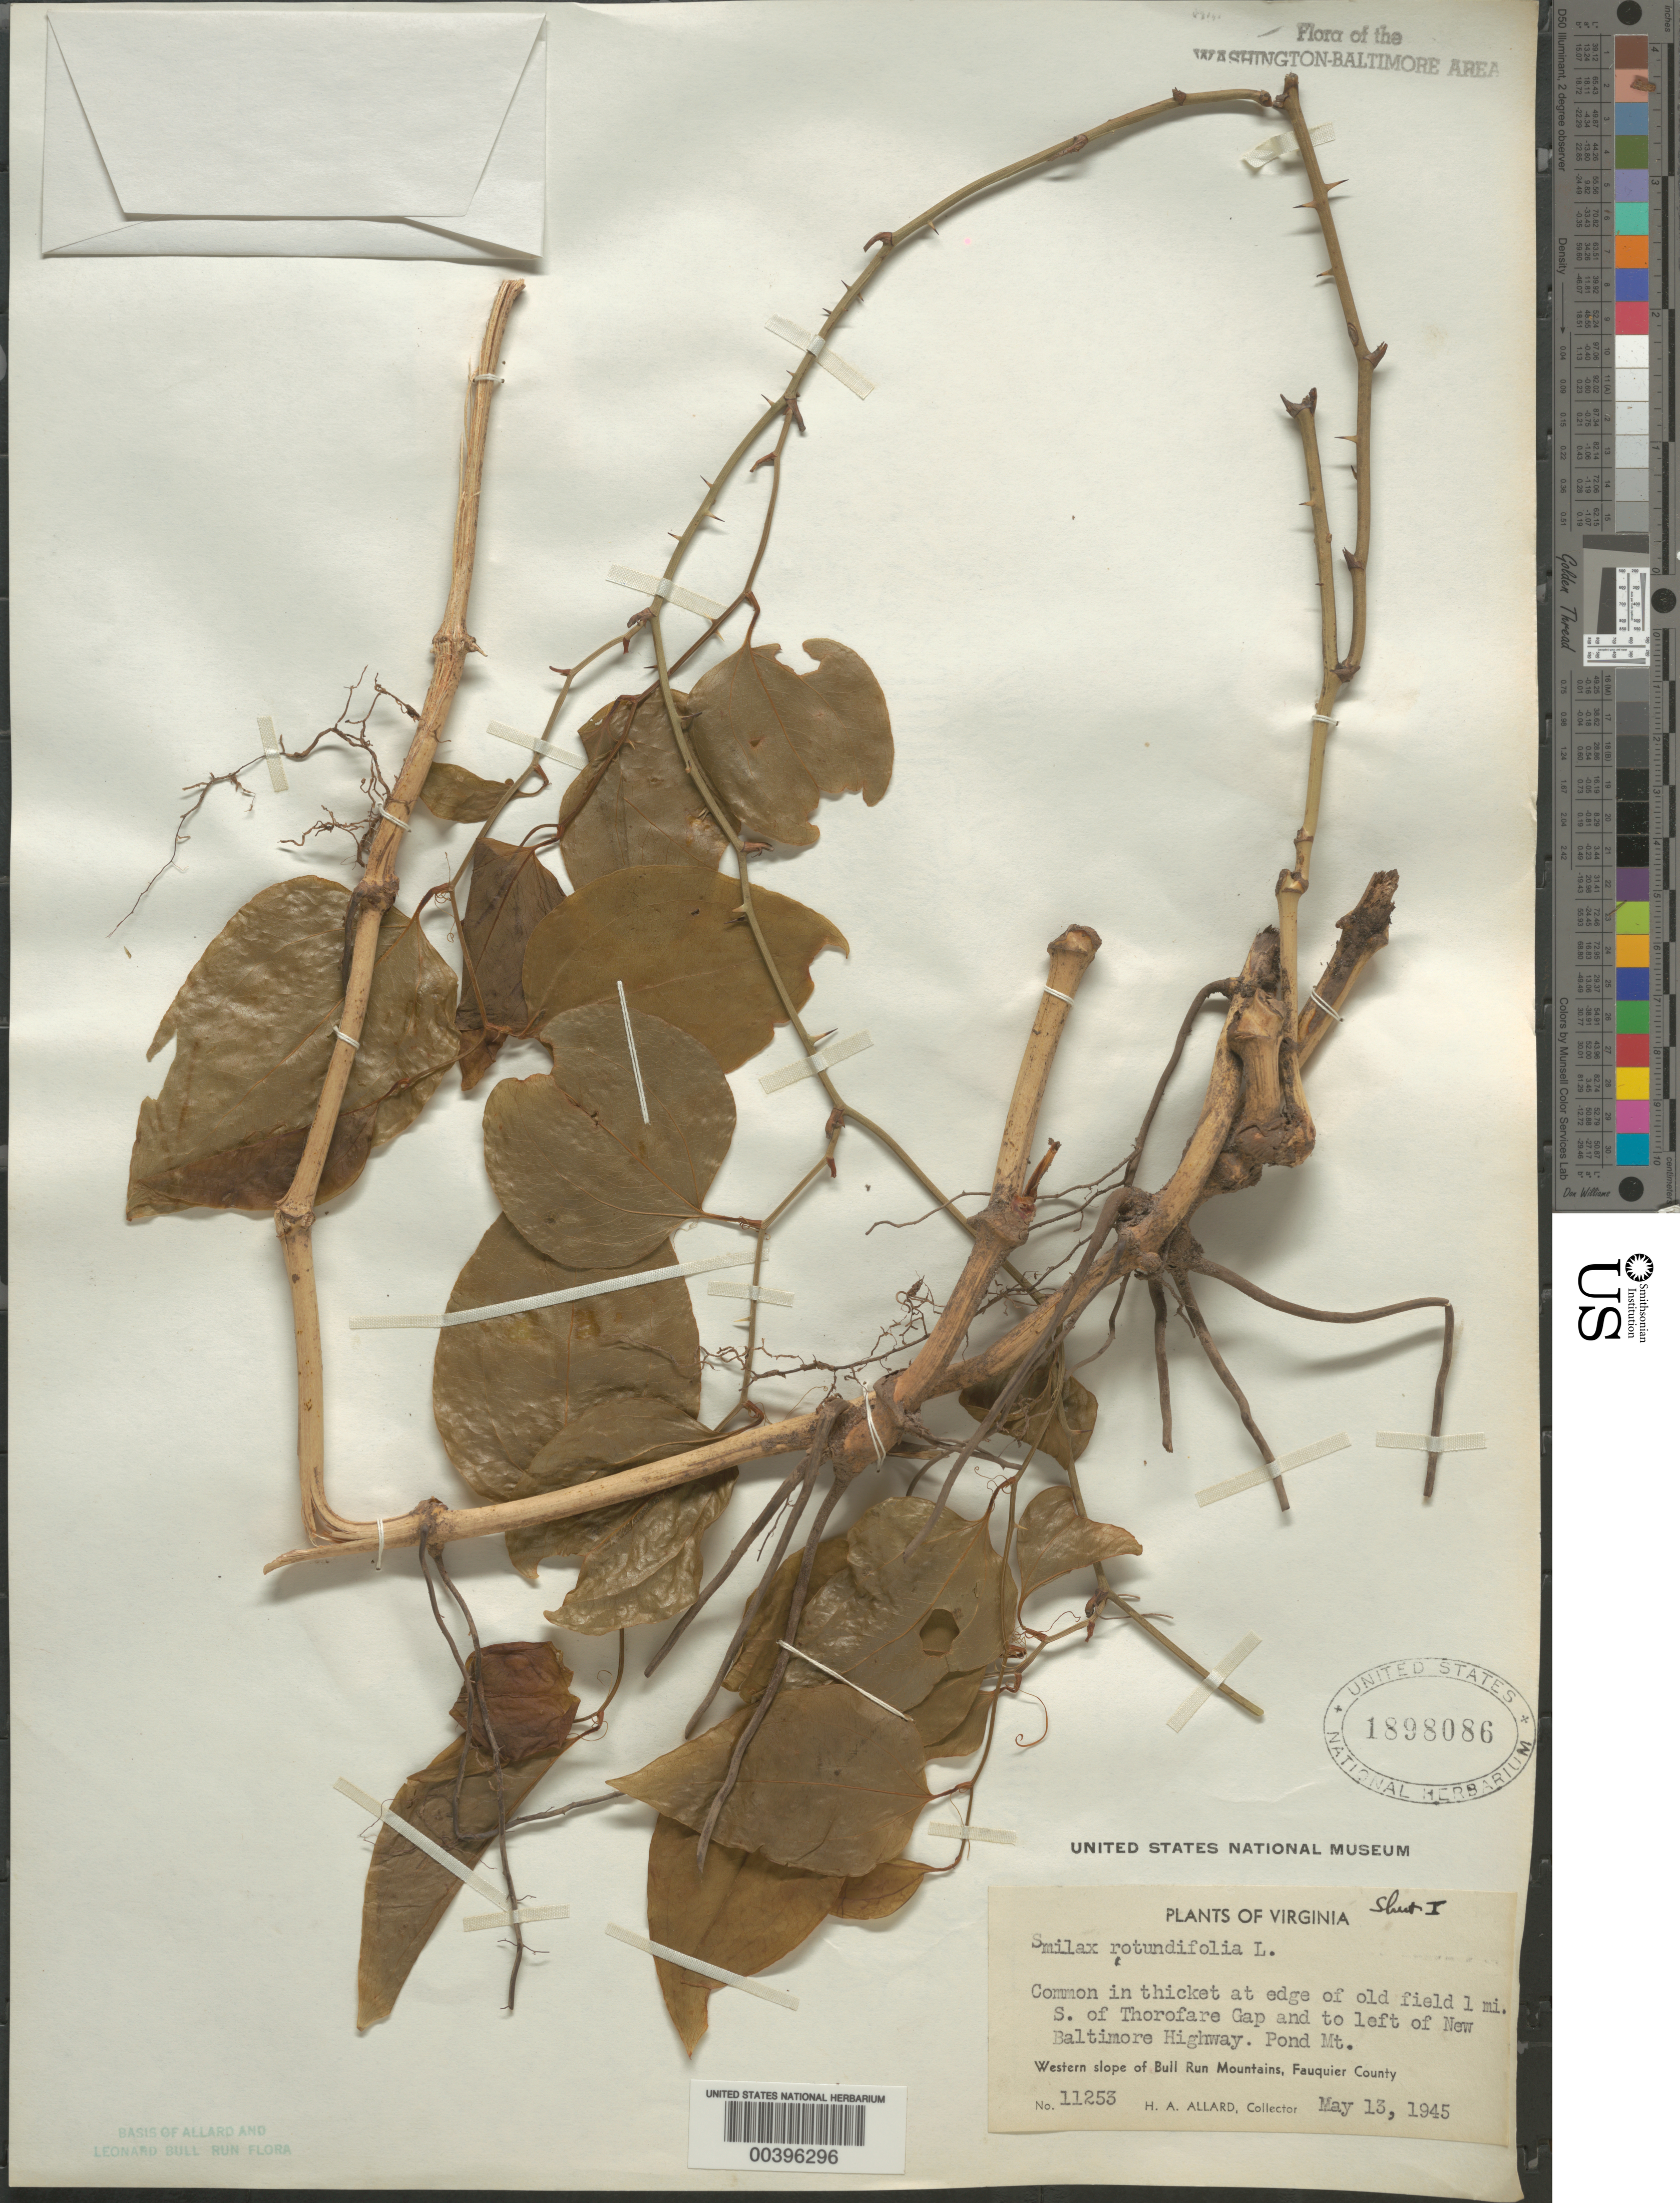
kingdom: Plantae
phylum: Tracheophyta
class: Liliopsida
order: Liliales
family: Smilacaceae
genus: Smilax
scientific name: Smilax rotundifolia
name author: L.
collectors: H. A. Allard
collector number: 11253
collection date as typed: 13 May 1945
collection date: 1945-05-13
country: United States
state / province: Virginia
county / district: Fauquier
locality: South of Thorofare Gap and left of New Baltimore Highway, Pond M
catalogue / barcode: US 1898086